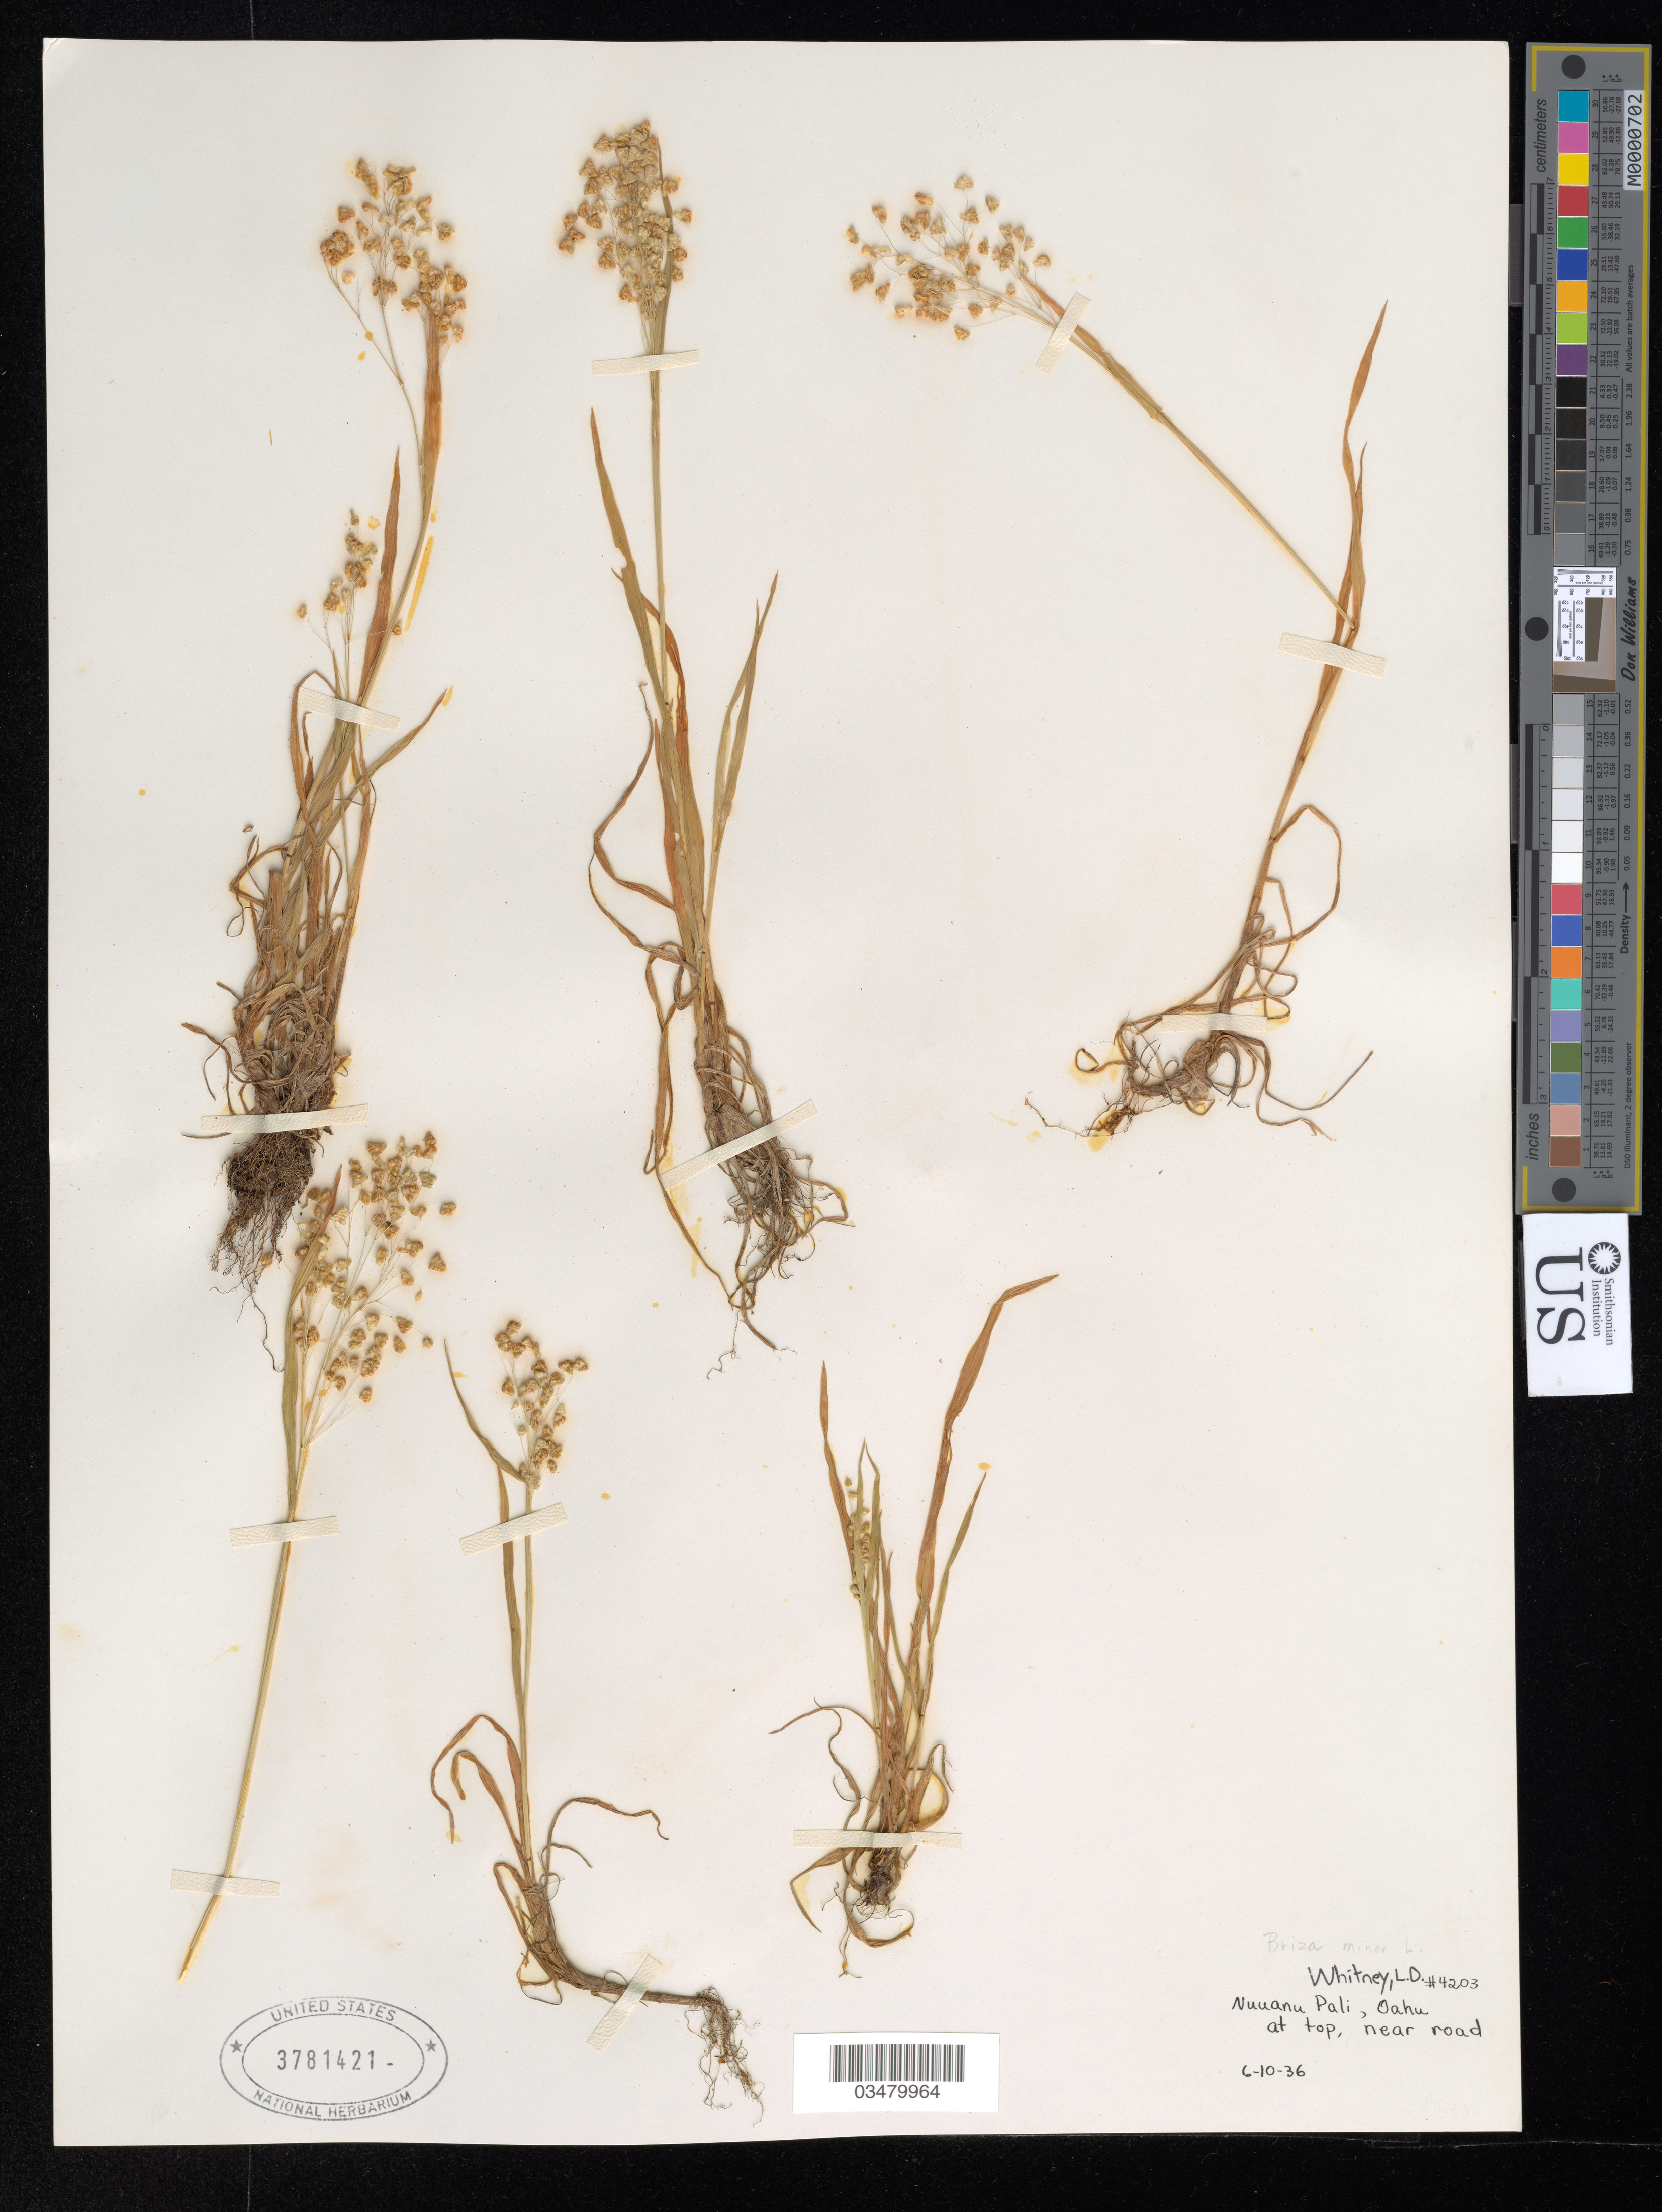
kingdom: Plantae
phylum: Tracheophyta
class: Liliopsida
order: Poales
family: Poaceae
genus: Briza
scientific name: Briza minor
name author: L.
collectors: L. Whitney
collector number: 4203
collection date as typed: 6-10-36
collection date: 1936-06-10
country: United States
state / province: Hawaii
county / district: Honolulu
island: Oahu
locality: Nuuanu Pali, top near road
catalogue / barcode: US 3781421